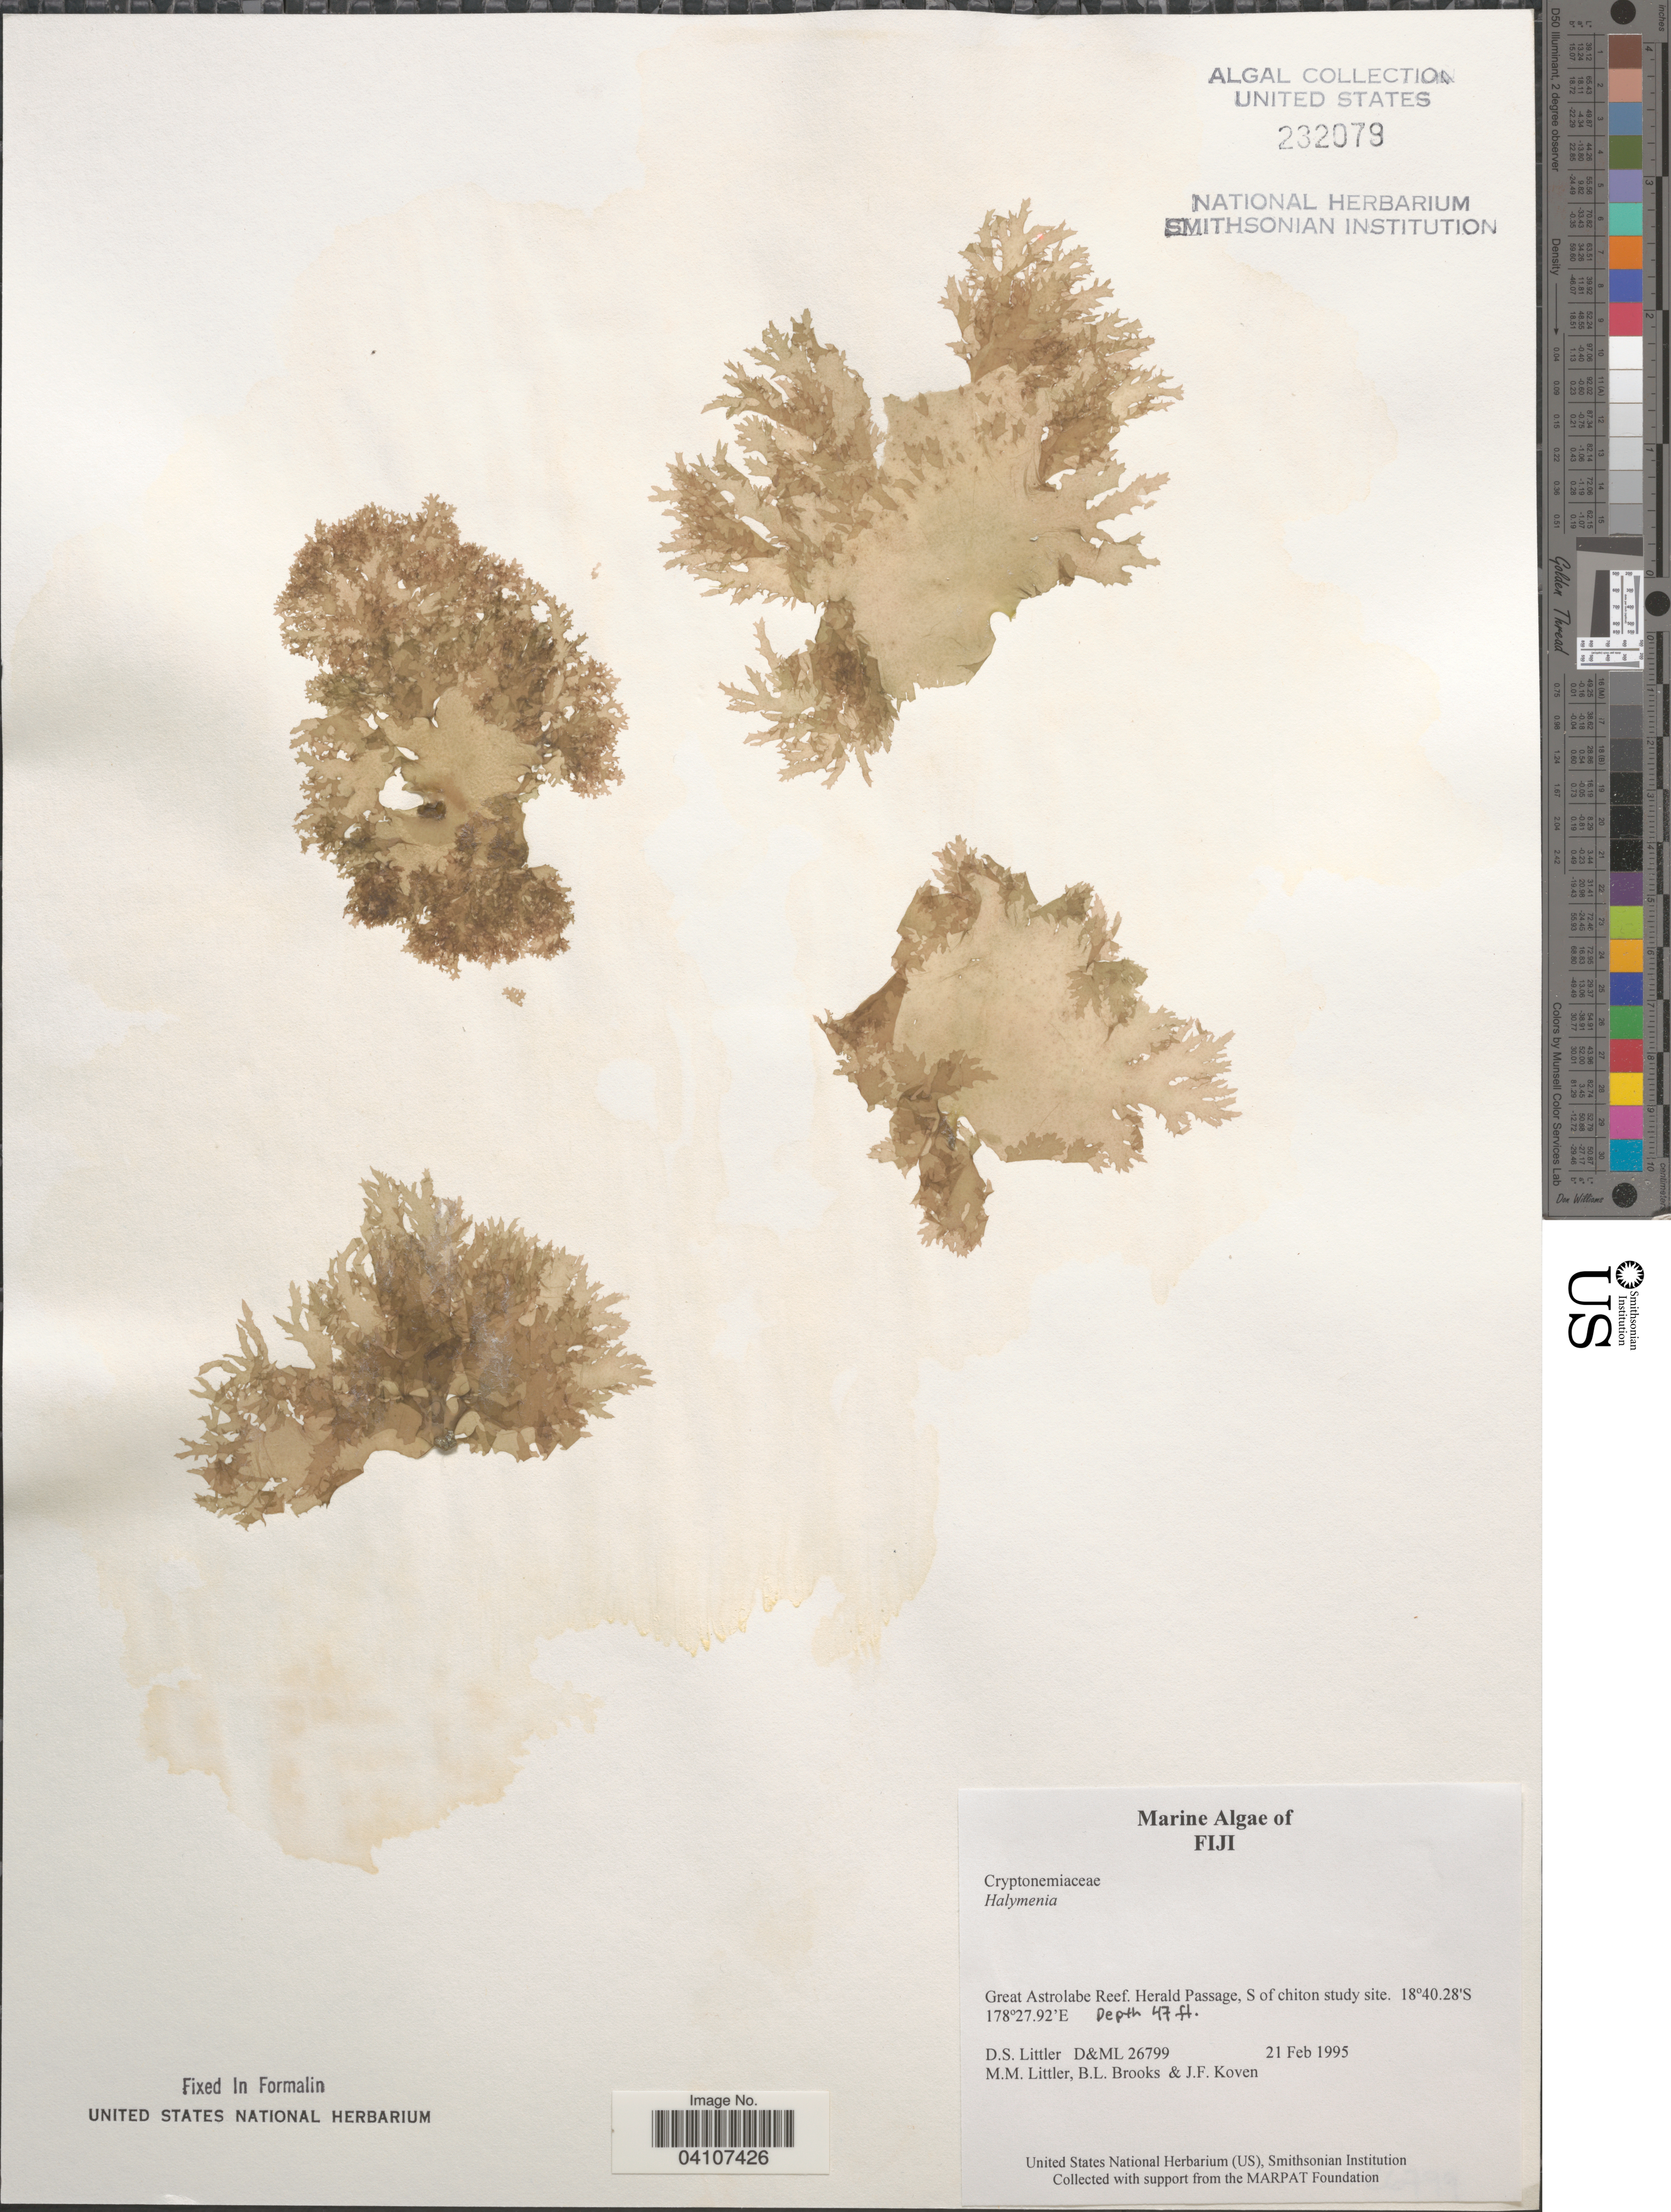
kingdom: Plantae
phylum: Rhodophyta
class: Florideophyceae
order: Halymeniales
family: Halymeniaceae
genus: Halymenia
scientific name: Halymenia sp.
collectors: D. S. Littler, B. Brooks & J. Koven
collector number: D&ML 26799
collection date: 1995-02-21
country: Fiji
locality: Great Astrolabe Reef. Herald Passage, S of chiton study site.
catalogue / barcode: US 232079